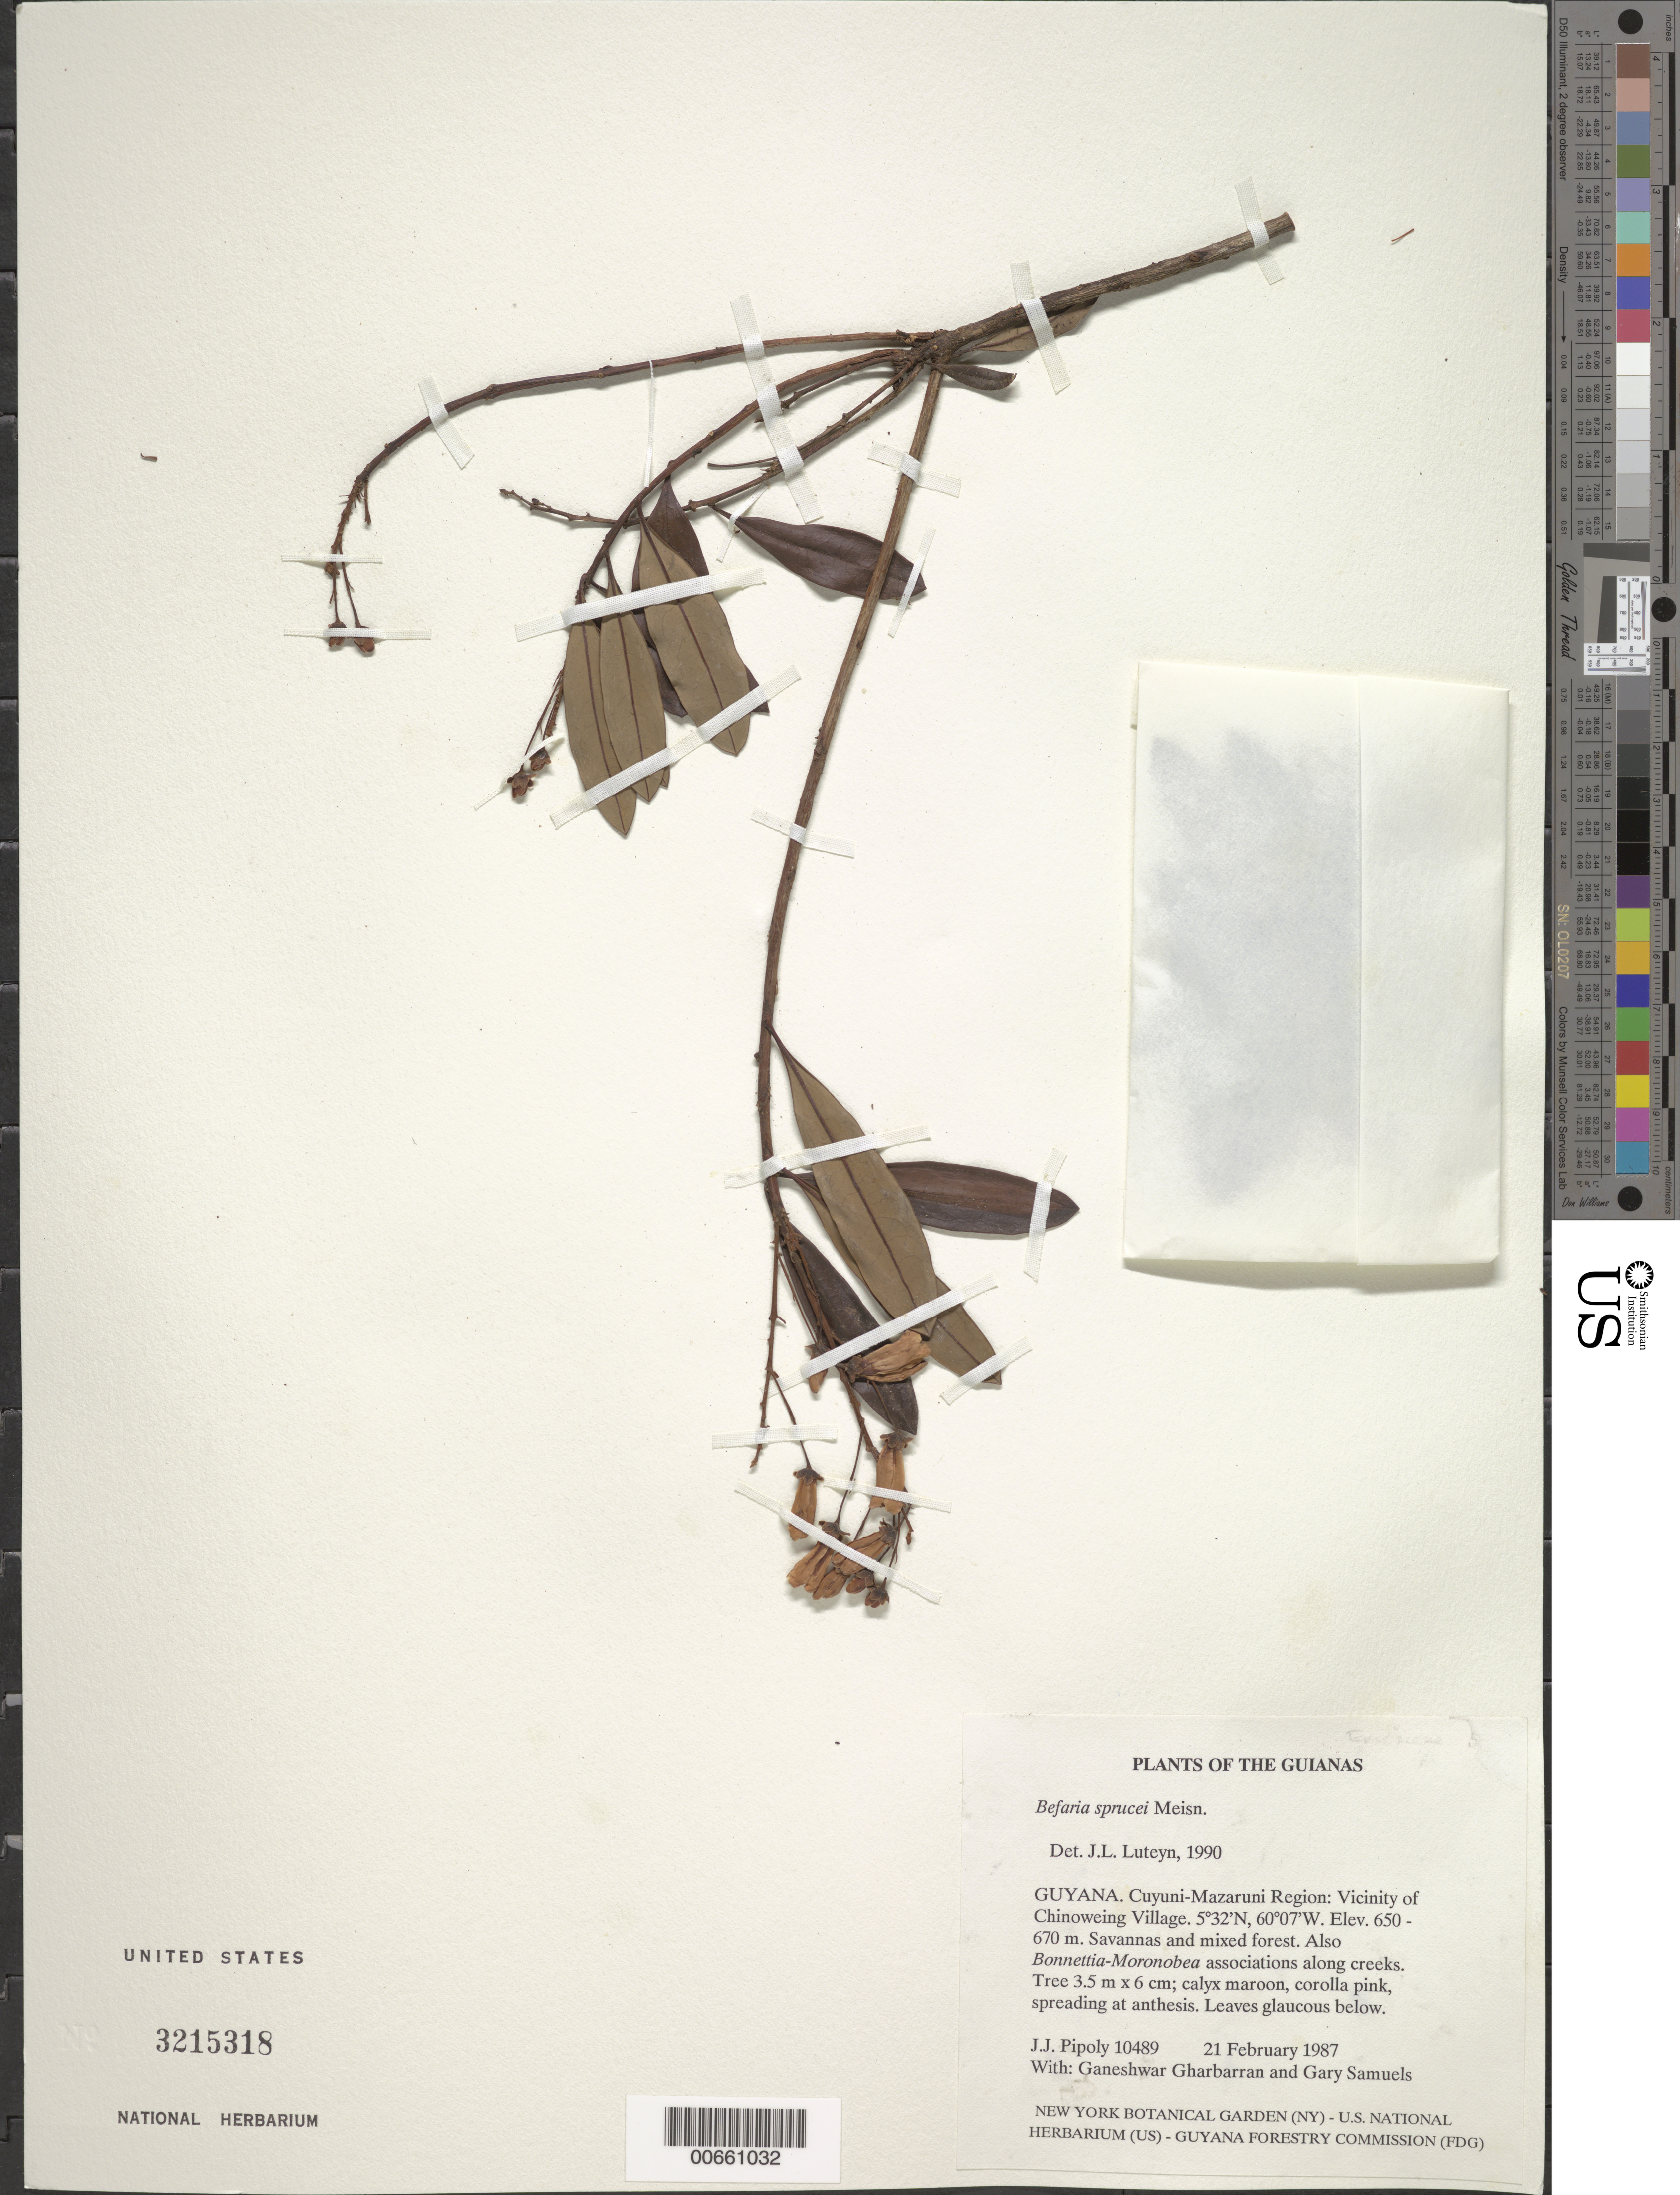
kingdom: Plantae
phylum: Tracheophyta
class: Magnoliopsida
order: Ericales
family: Ericaceae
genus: Bejaria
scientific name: Bejaria sprucei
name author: Meisn.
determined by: Luteyn, J. L.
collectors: J. J. Pipoly, G. Gharbarran & G. Samuels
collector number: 10489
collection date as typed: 21 February 1987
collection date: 1987-02-21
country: Guyana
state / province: Cuyuni-Mazaruni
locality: Vicinity of Chinoweing Village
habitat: Savannas and mixed forest. Also Bonnetia-Moronobea associations along creeks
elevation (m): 650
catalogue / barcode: US 3215318